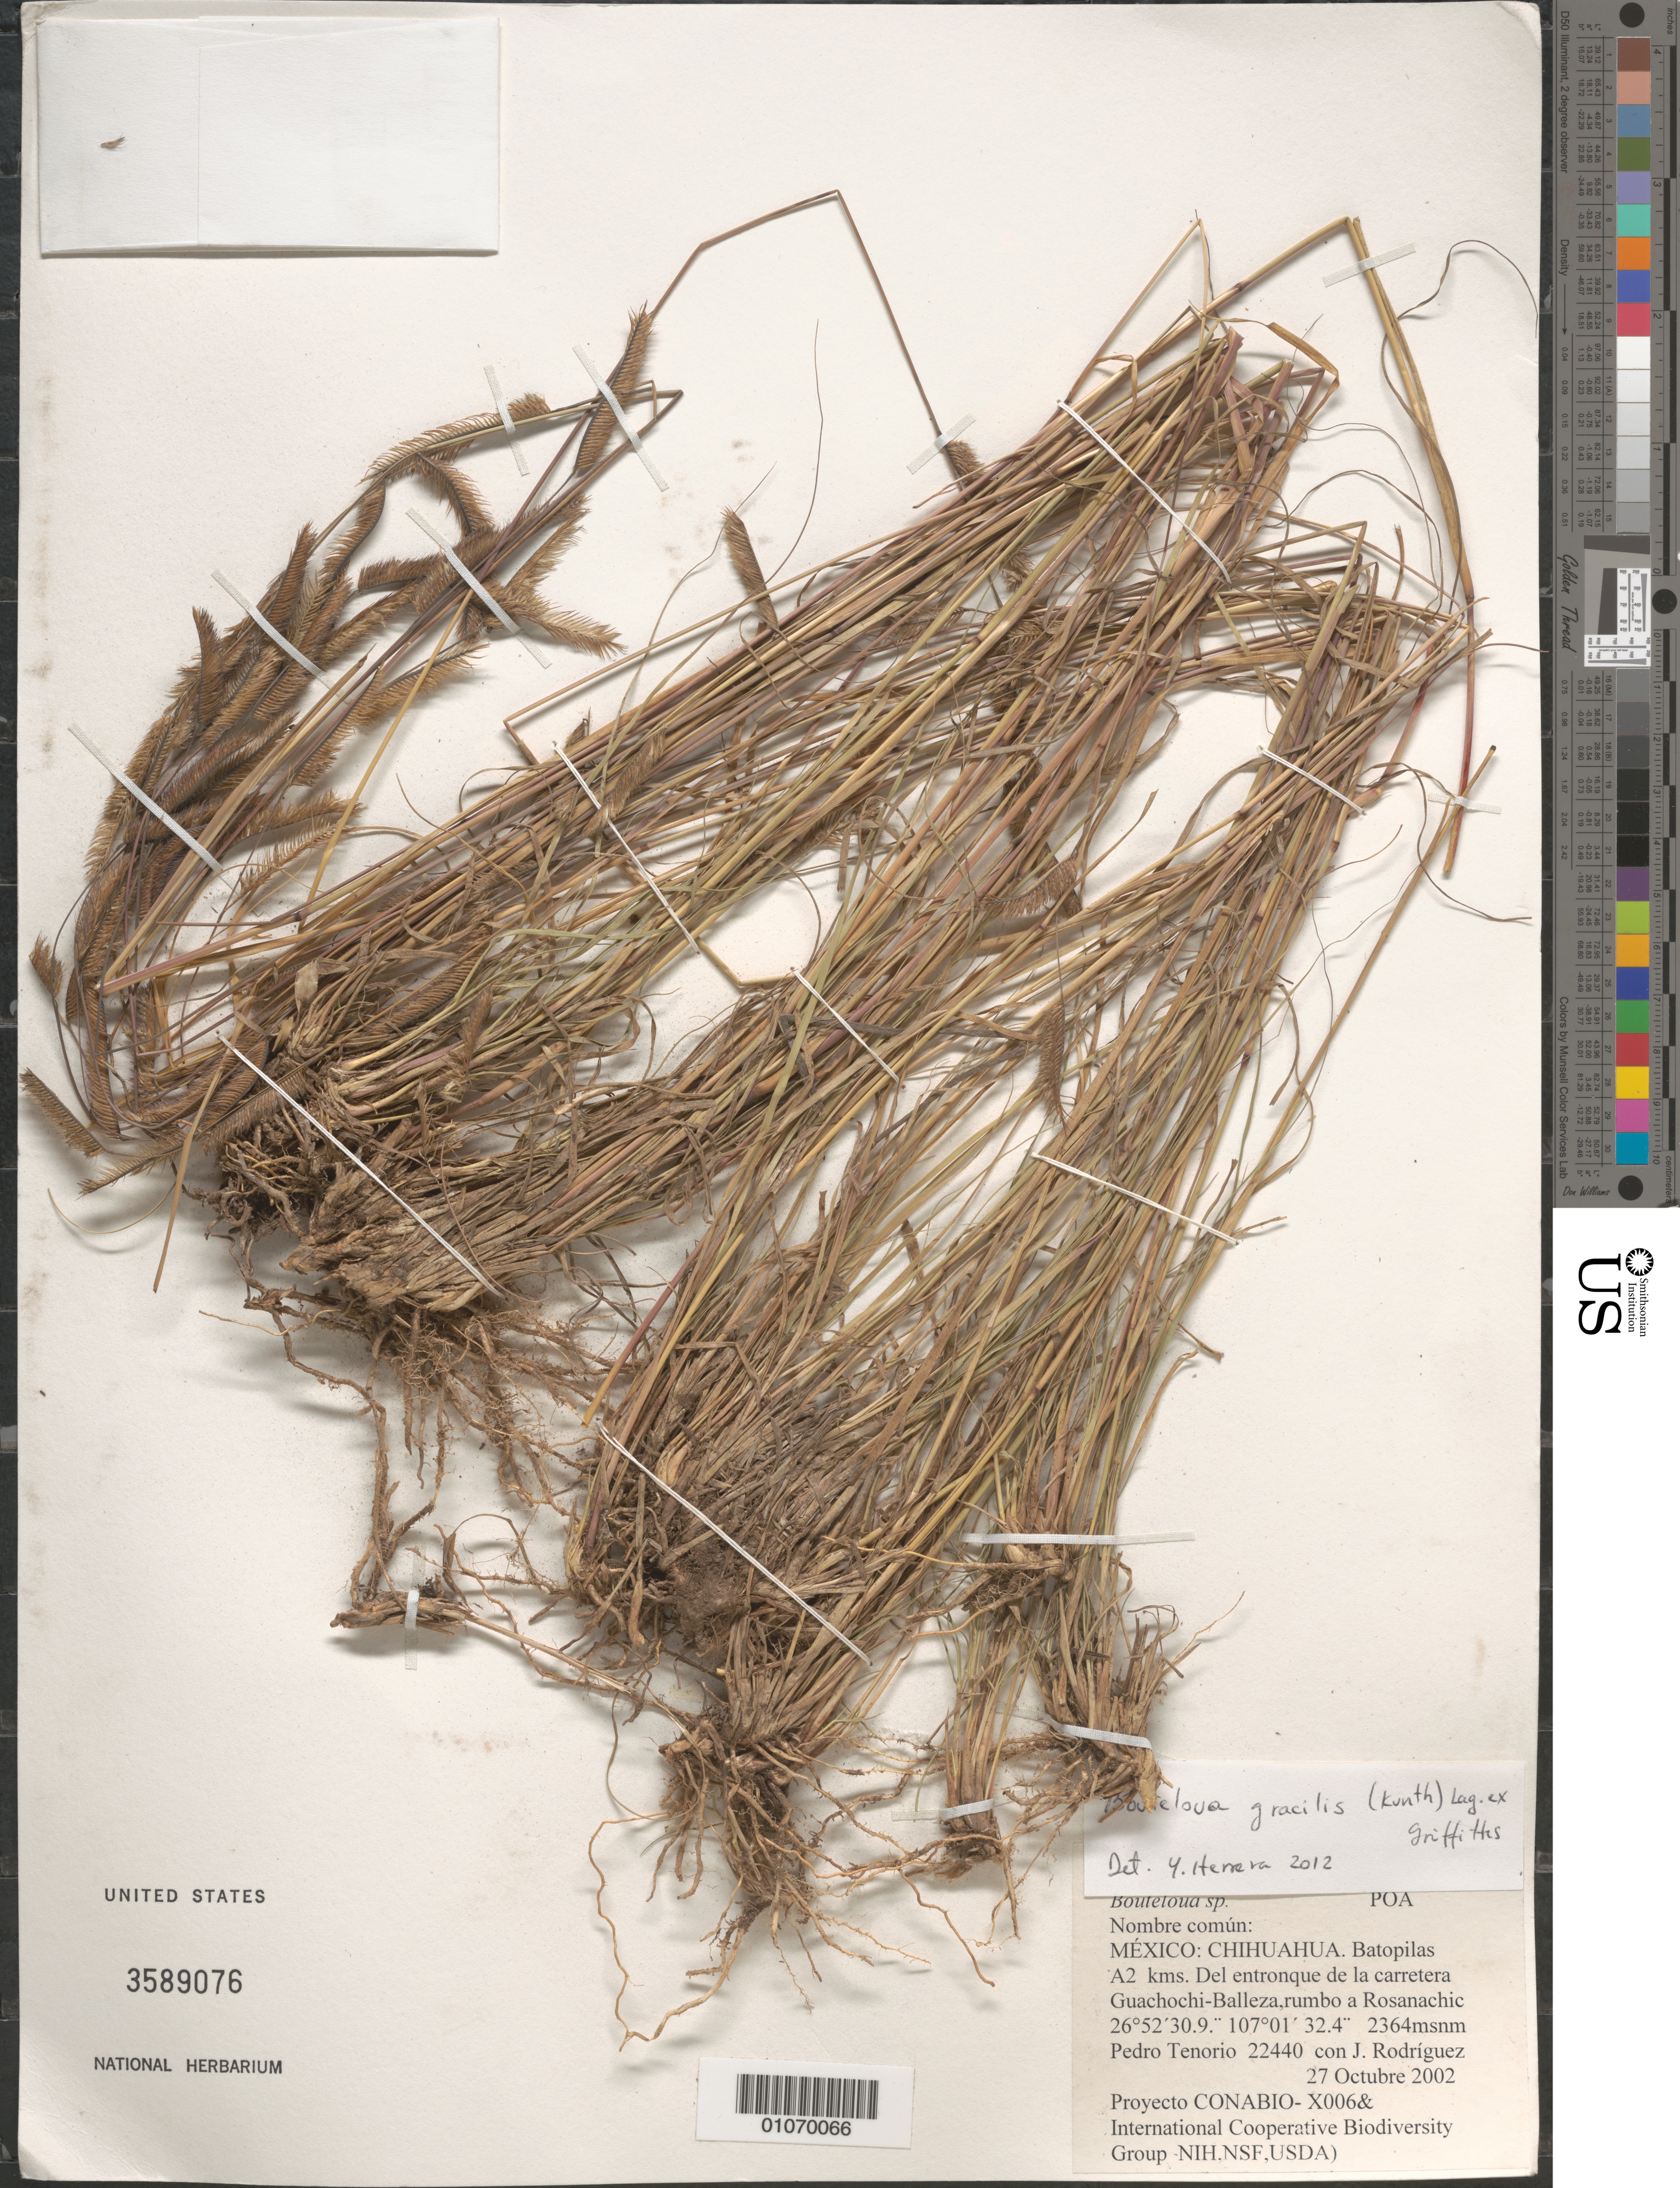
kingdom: Plantae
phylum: Tracheophyta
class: Liliopsida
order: Poales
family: Poaceae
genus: Bouteloua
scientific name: Bouteloua gracilis Vasey nom. rej.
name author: Vasey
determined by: Herrera Arrieta, Y., (CIIDIR), Instituto Politecnico Nacional (MEXICO)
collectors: P. Tenorio L. & J. Rodriguez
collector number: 22440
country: Mexico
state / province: Chihuahua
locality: Batopilas, Del entronque de la carretera Guachochi-Balleza, rumbo a Rosanchic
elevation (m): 2364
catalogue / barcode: US 3589076